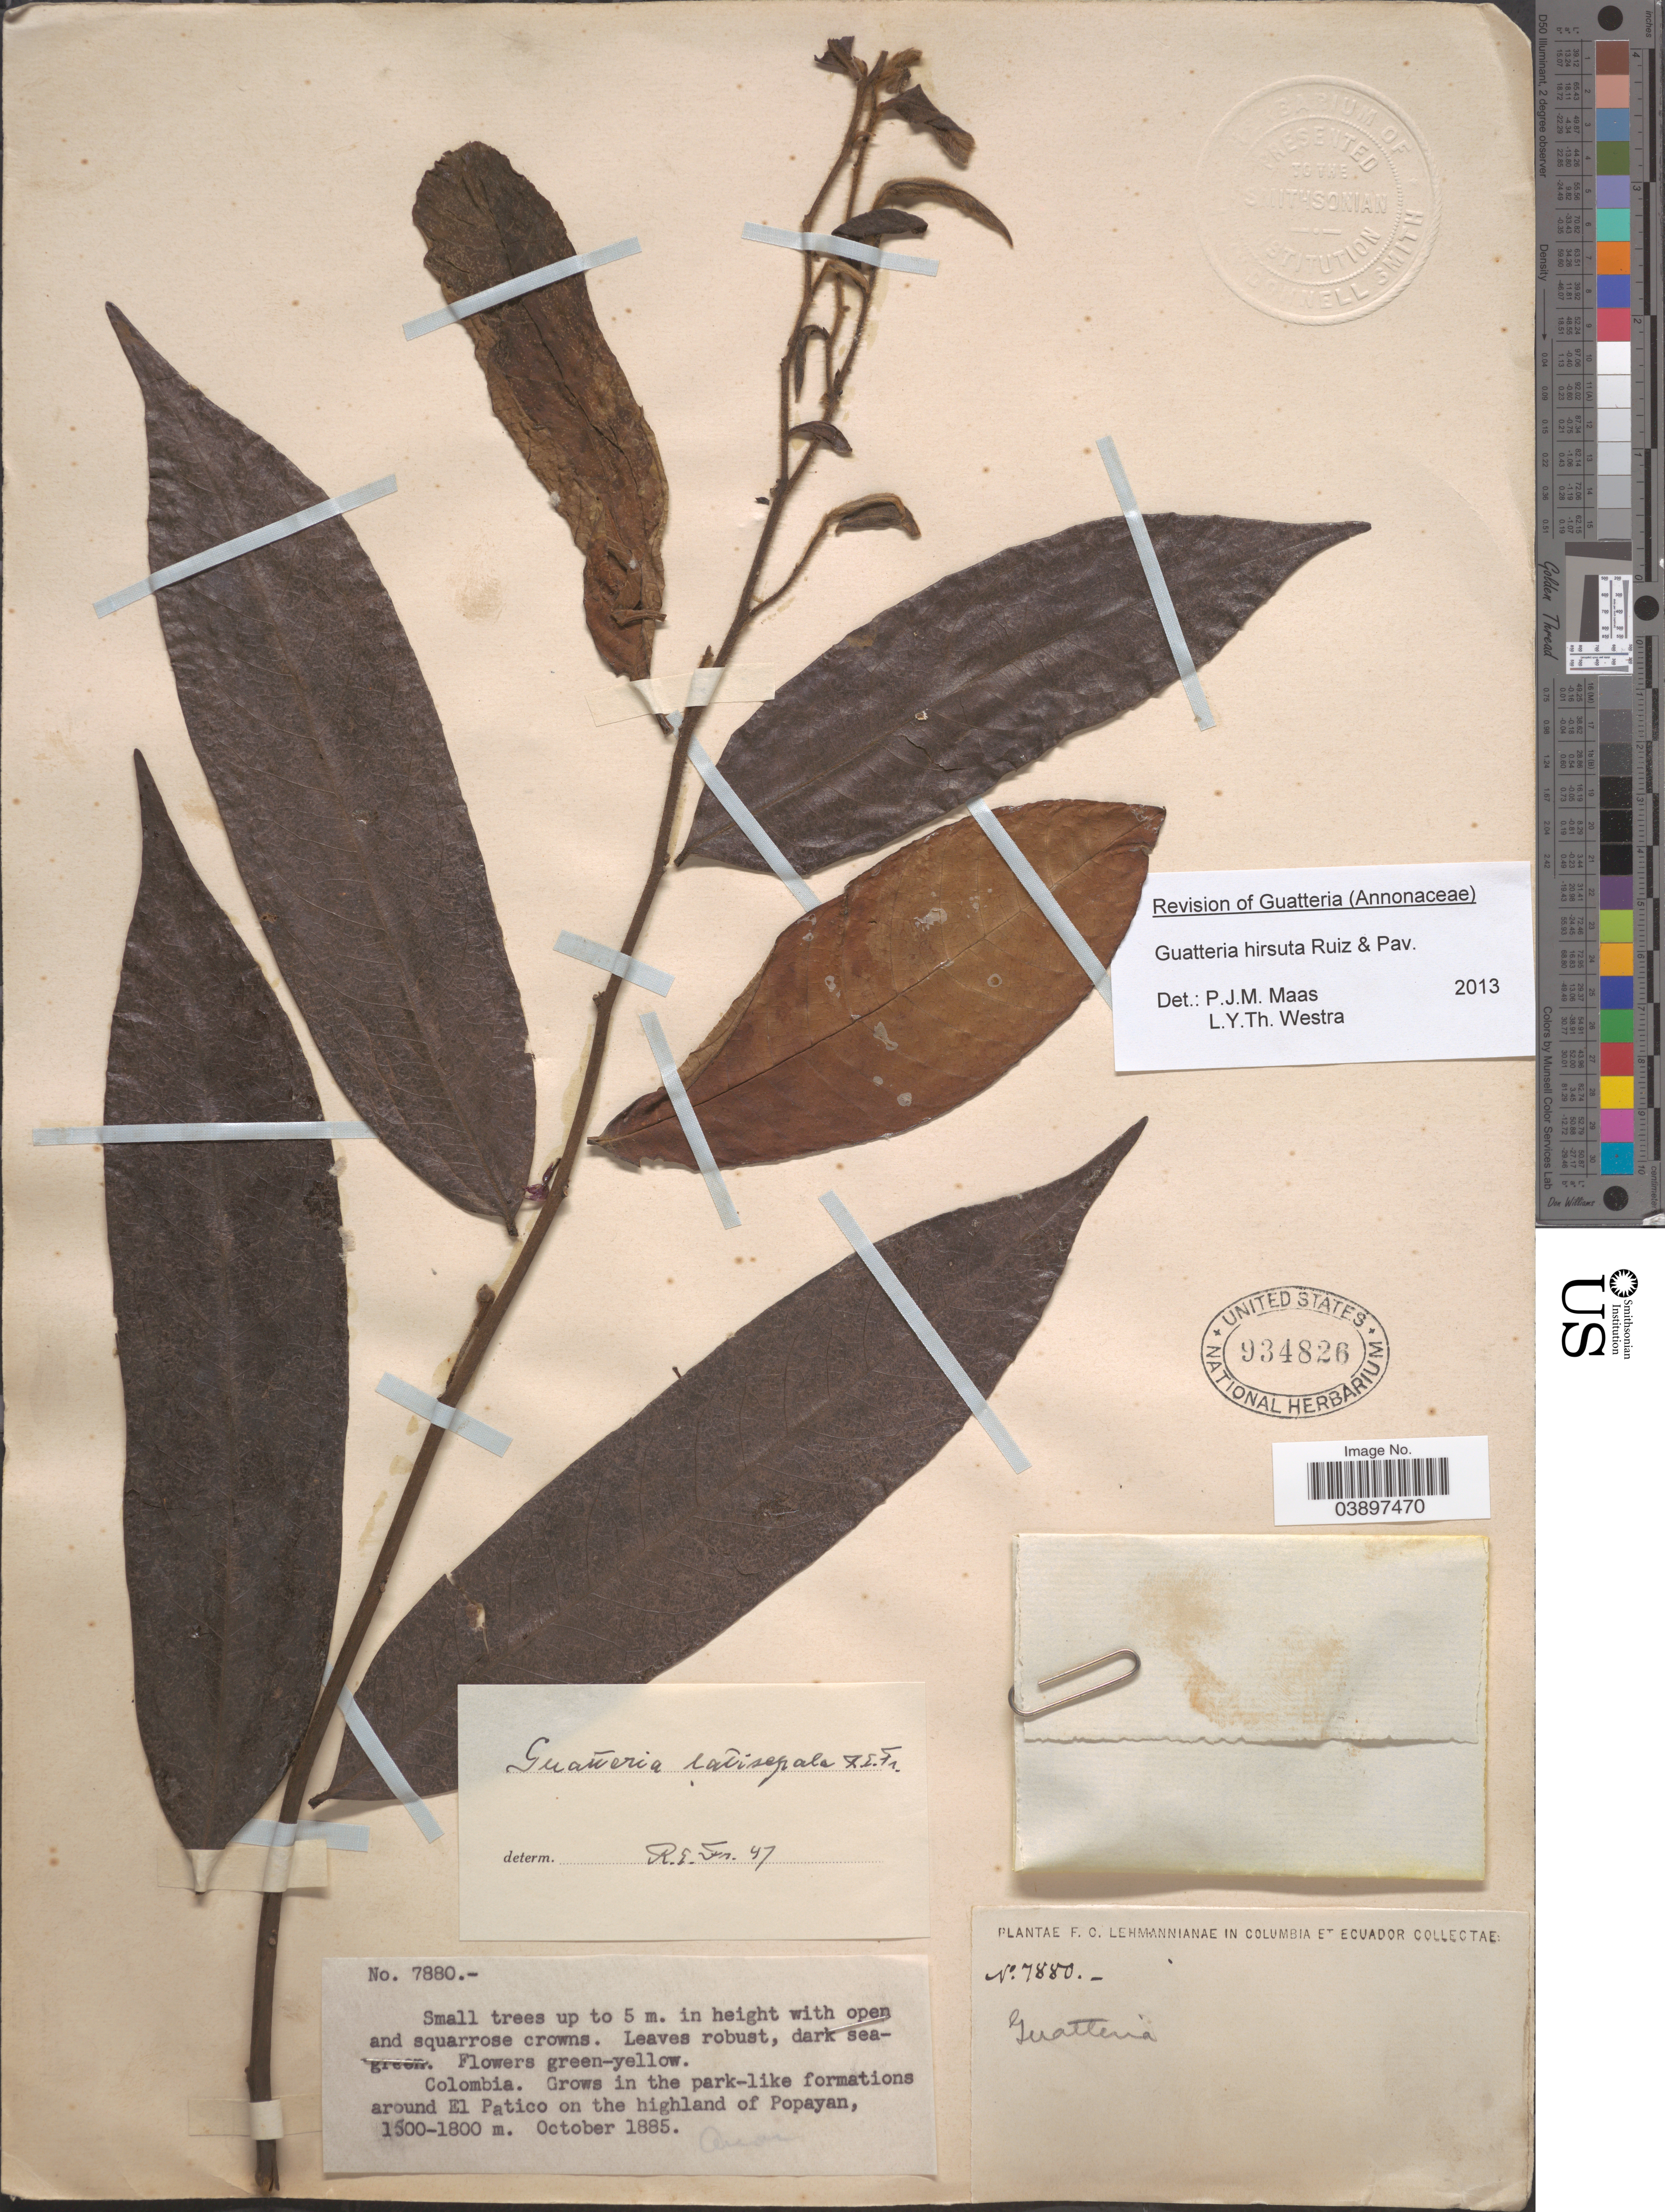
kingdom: Plantae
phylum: Tracheophyta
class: Magnoliopsida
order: Magnoliales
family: Annonaceae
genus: Guatteria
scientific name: Guatteria hirsuta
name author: Ruiz & Pav.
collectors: F. C. Lehmann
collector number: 7880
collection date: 1885-10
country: Colombia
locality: In the park-like formations around El Patico on the highland of Popayan.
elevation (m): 1500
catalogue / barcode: US 934826